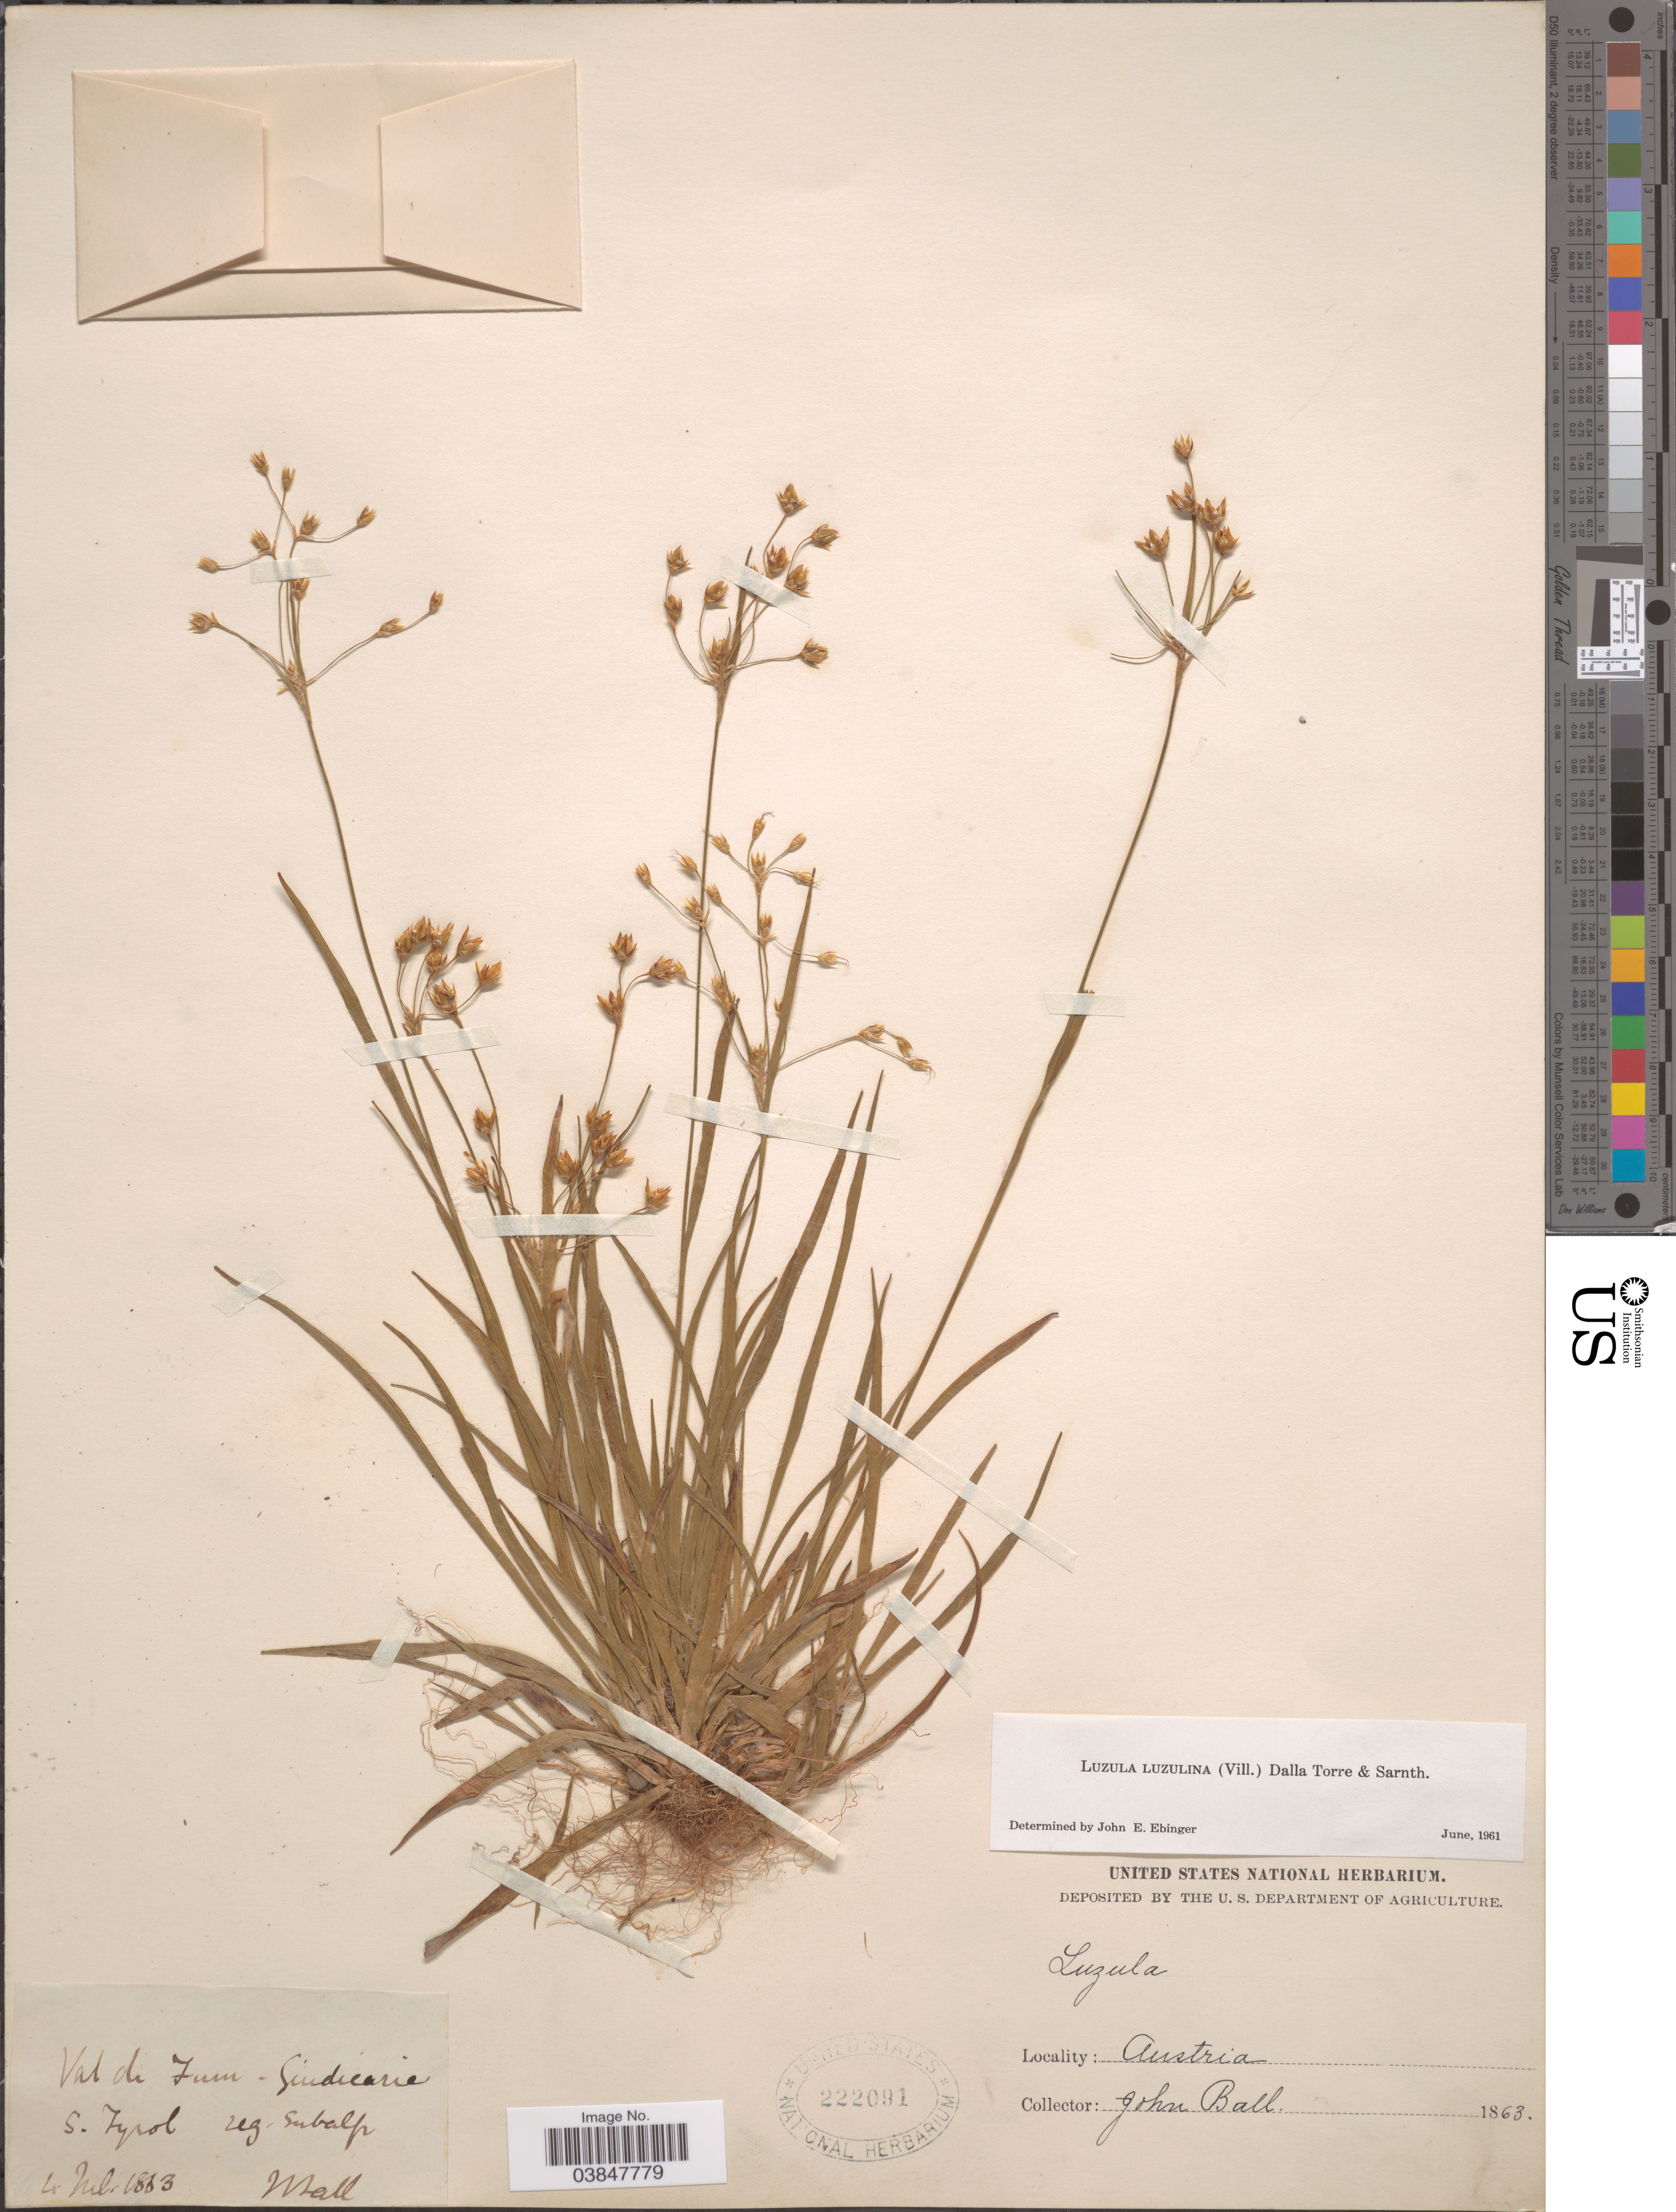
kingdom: Plantae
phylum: Tracheophyta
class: Liliopsida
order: Poales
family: Juncaceae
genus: Luzula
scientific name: Luzula luzulina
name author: (Vill.) Racib.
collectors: J. Ball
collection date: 1863-07-04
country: Italy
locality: S. Tyrol. Val di Fum [fumo]. Giudicarie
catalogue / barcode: US 222091